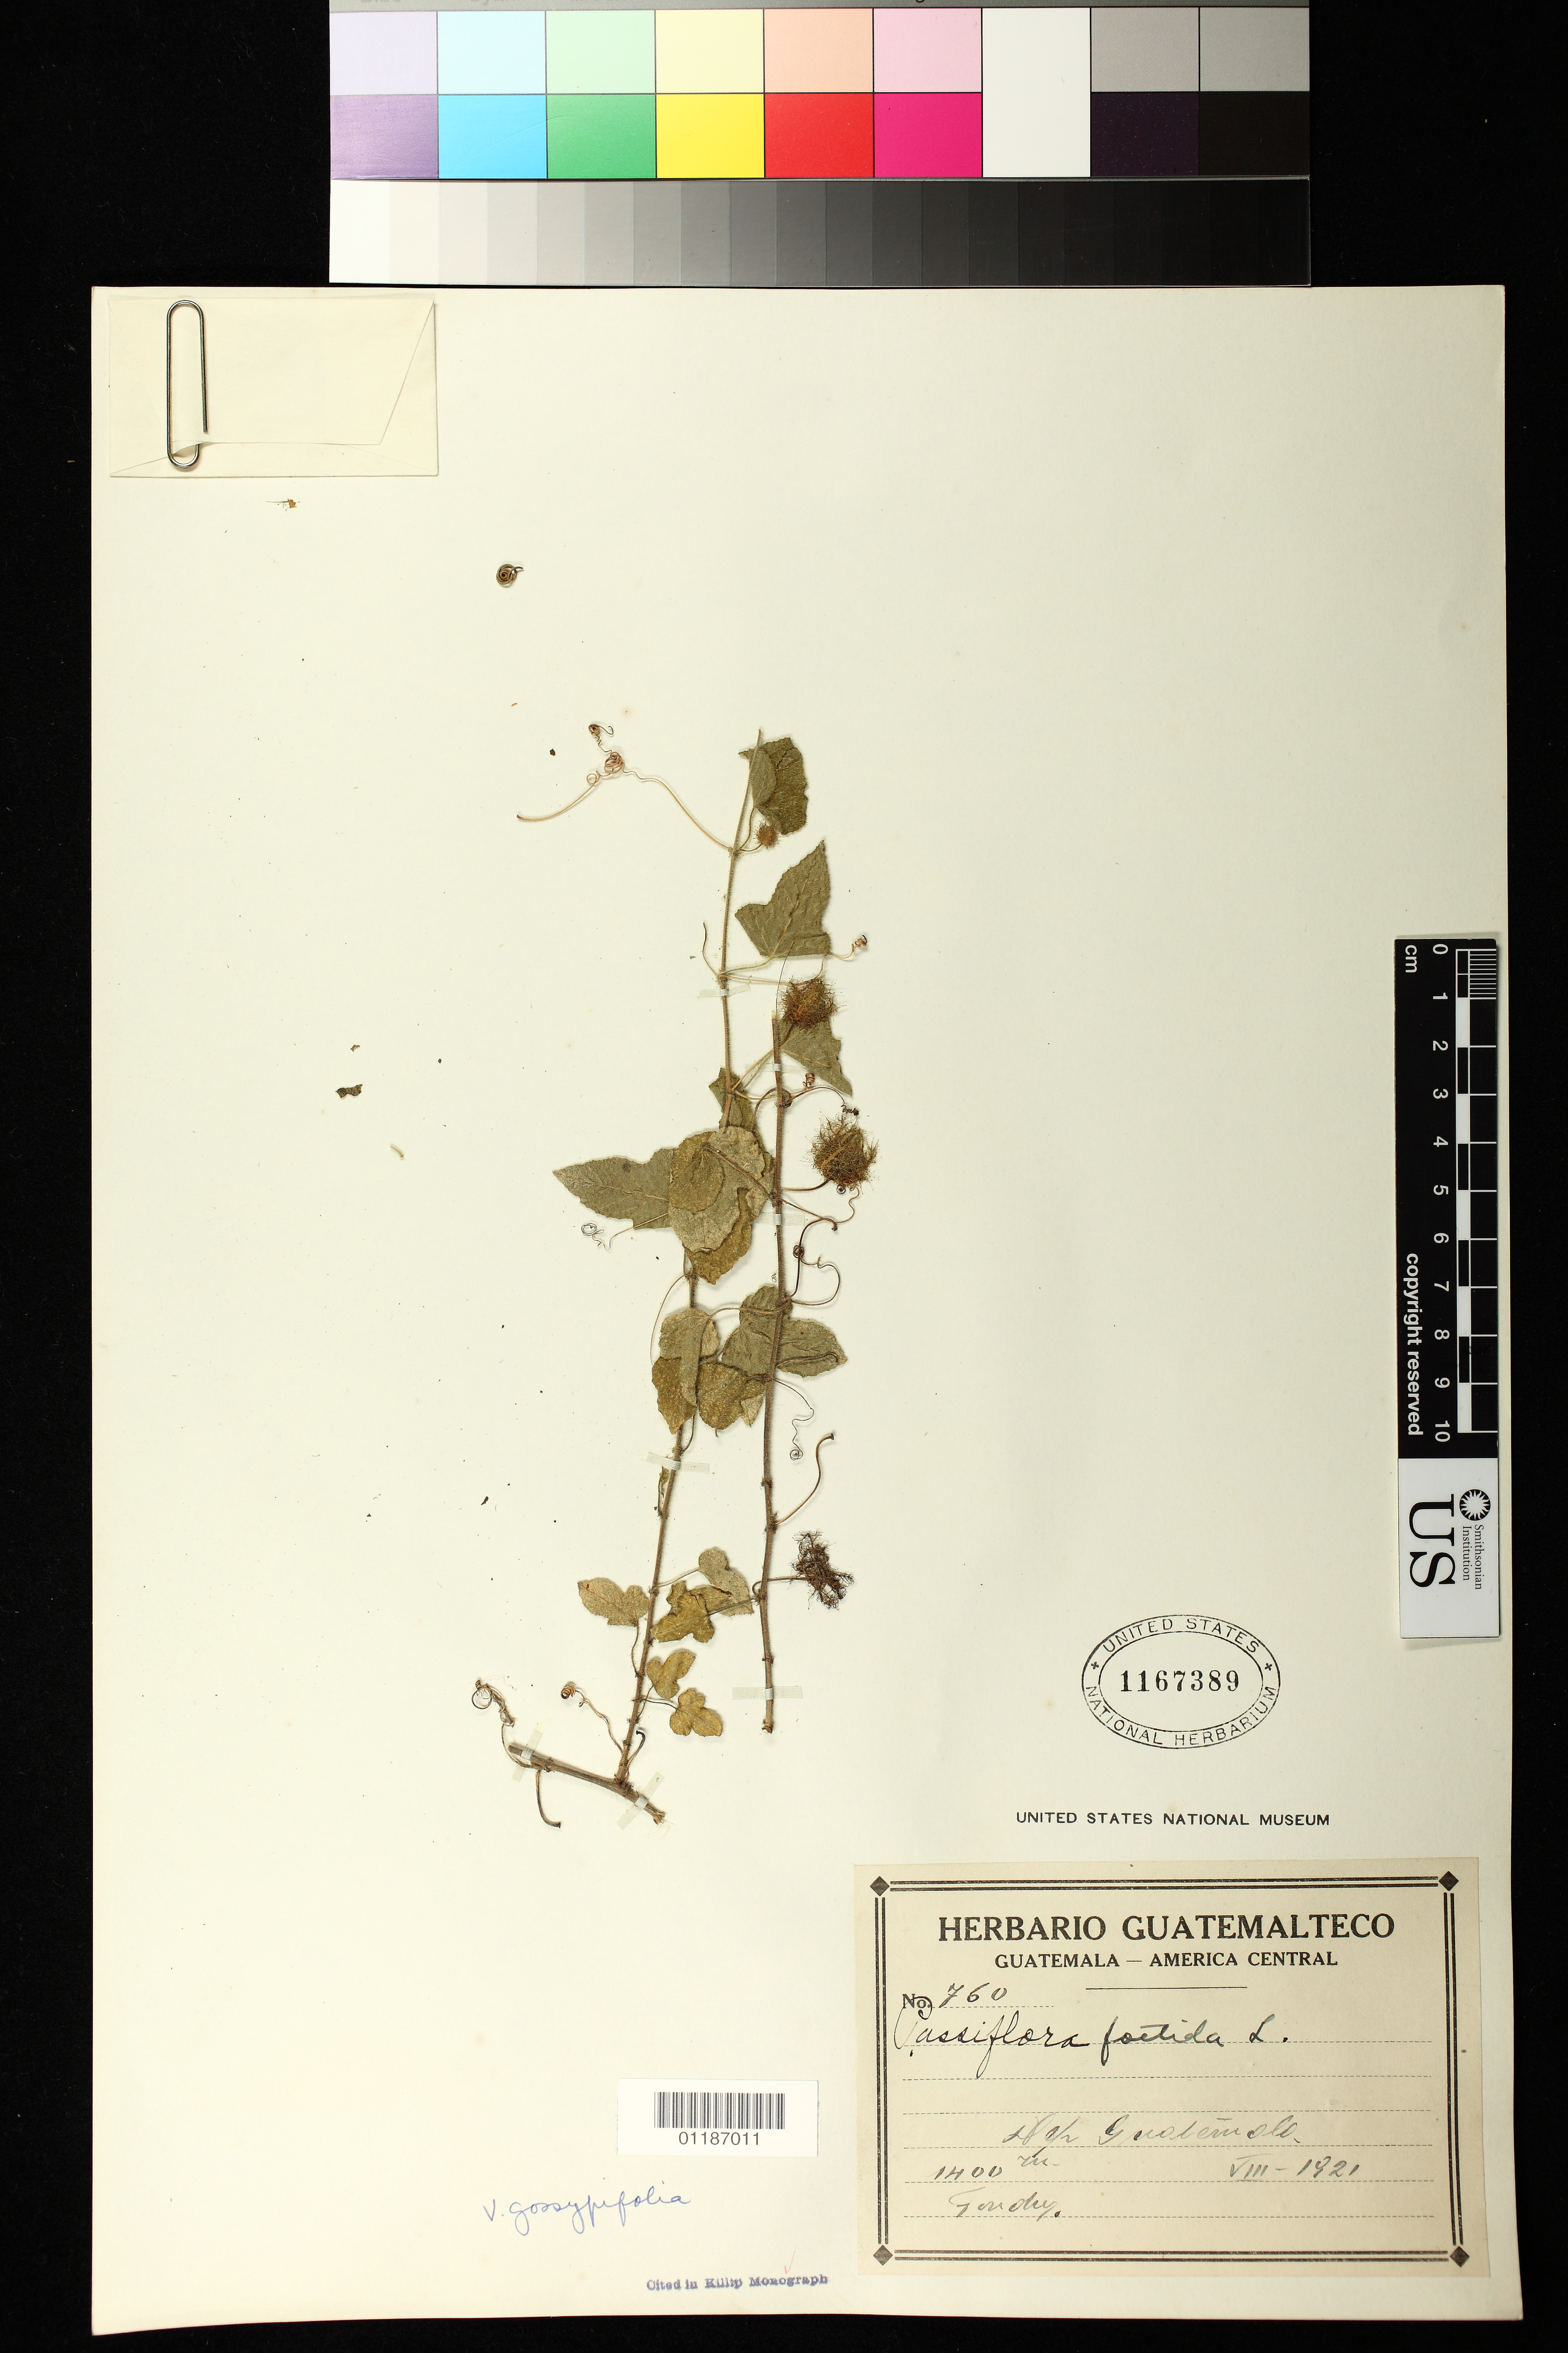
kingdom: Plantae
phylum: Tracheophyta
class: Magnoliopsida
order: Malpighiales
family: Passifloraceae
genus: Passiflora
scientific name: Passiflora foetida var. gossypiifolia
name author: (Desv.) Mast.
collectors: A. Tonduz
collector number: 760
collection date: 1928-08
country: Guatemala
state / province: Guatemala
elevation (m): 1400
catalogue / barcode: US 1167389